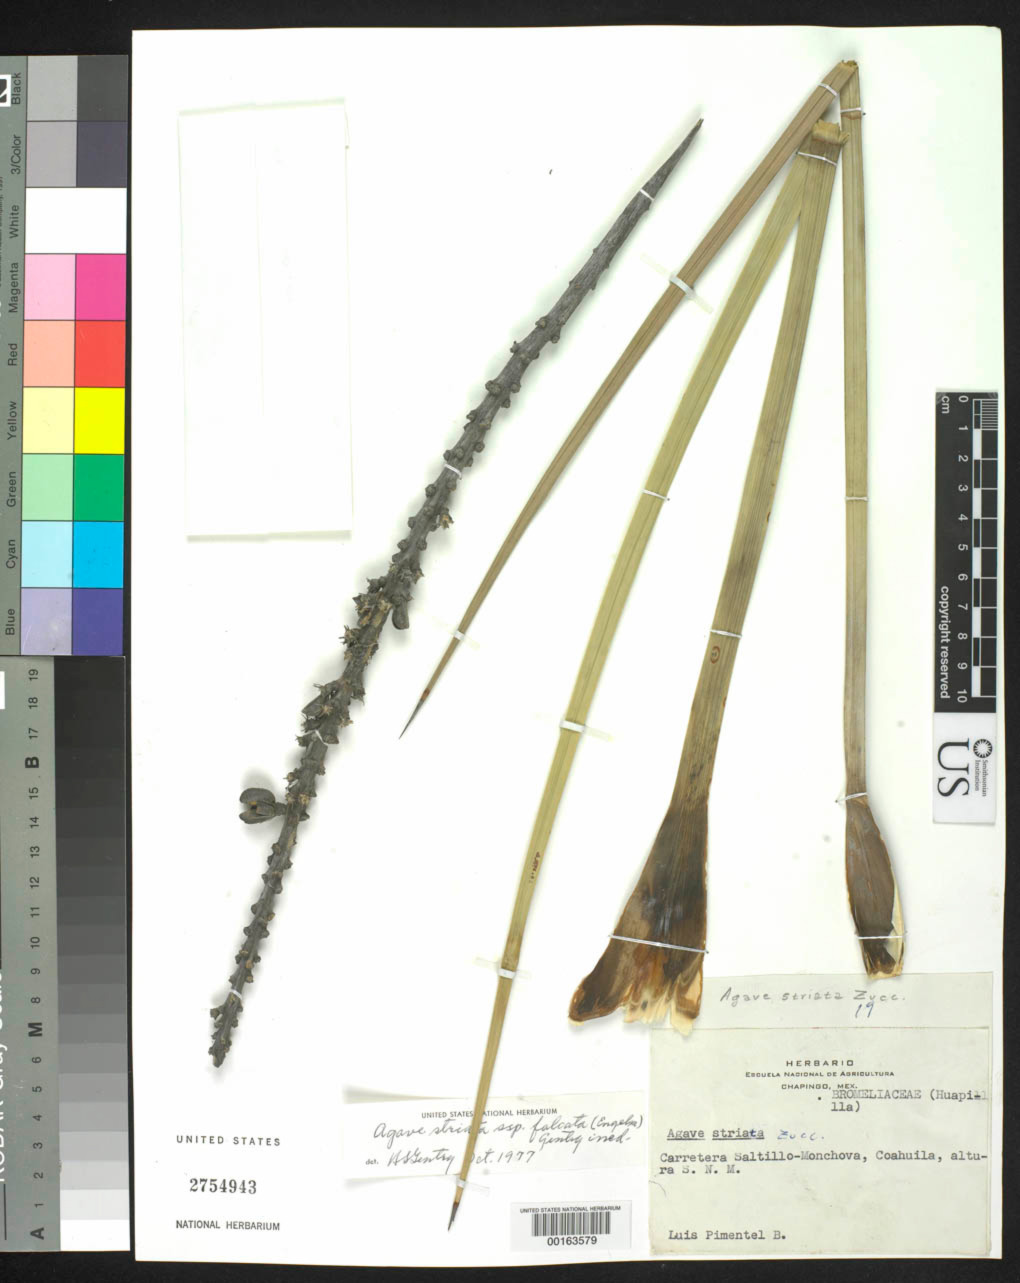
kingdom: Plantae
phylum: Tracheophyta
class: Liliopsida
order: Asparagales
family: Asparagaceae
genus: Agave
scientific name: Agave striata subsp. falcata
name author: (Engelm.) Gentry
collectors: L. Pimentel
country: Mexico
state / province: Coahuila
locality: Carretera Saltillo - Monclova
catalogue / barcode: US 2754943